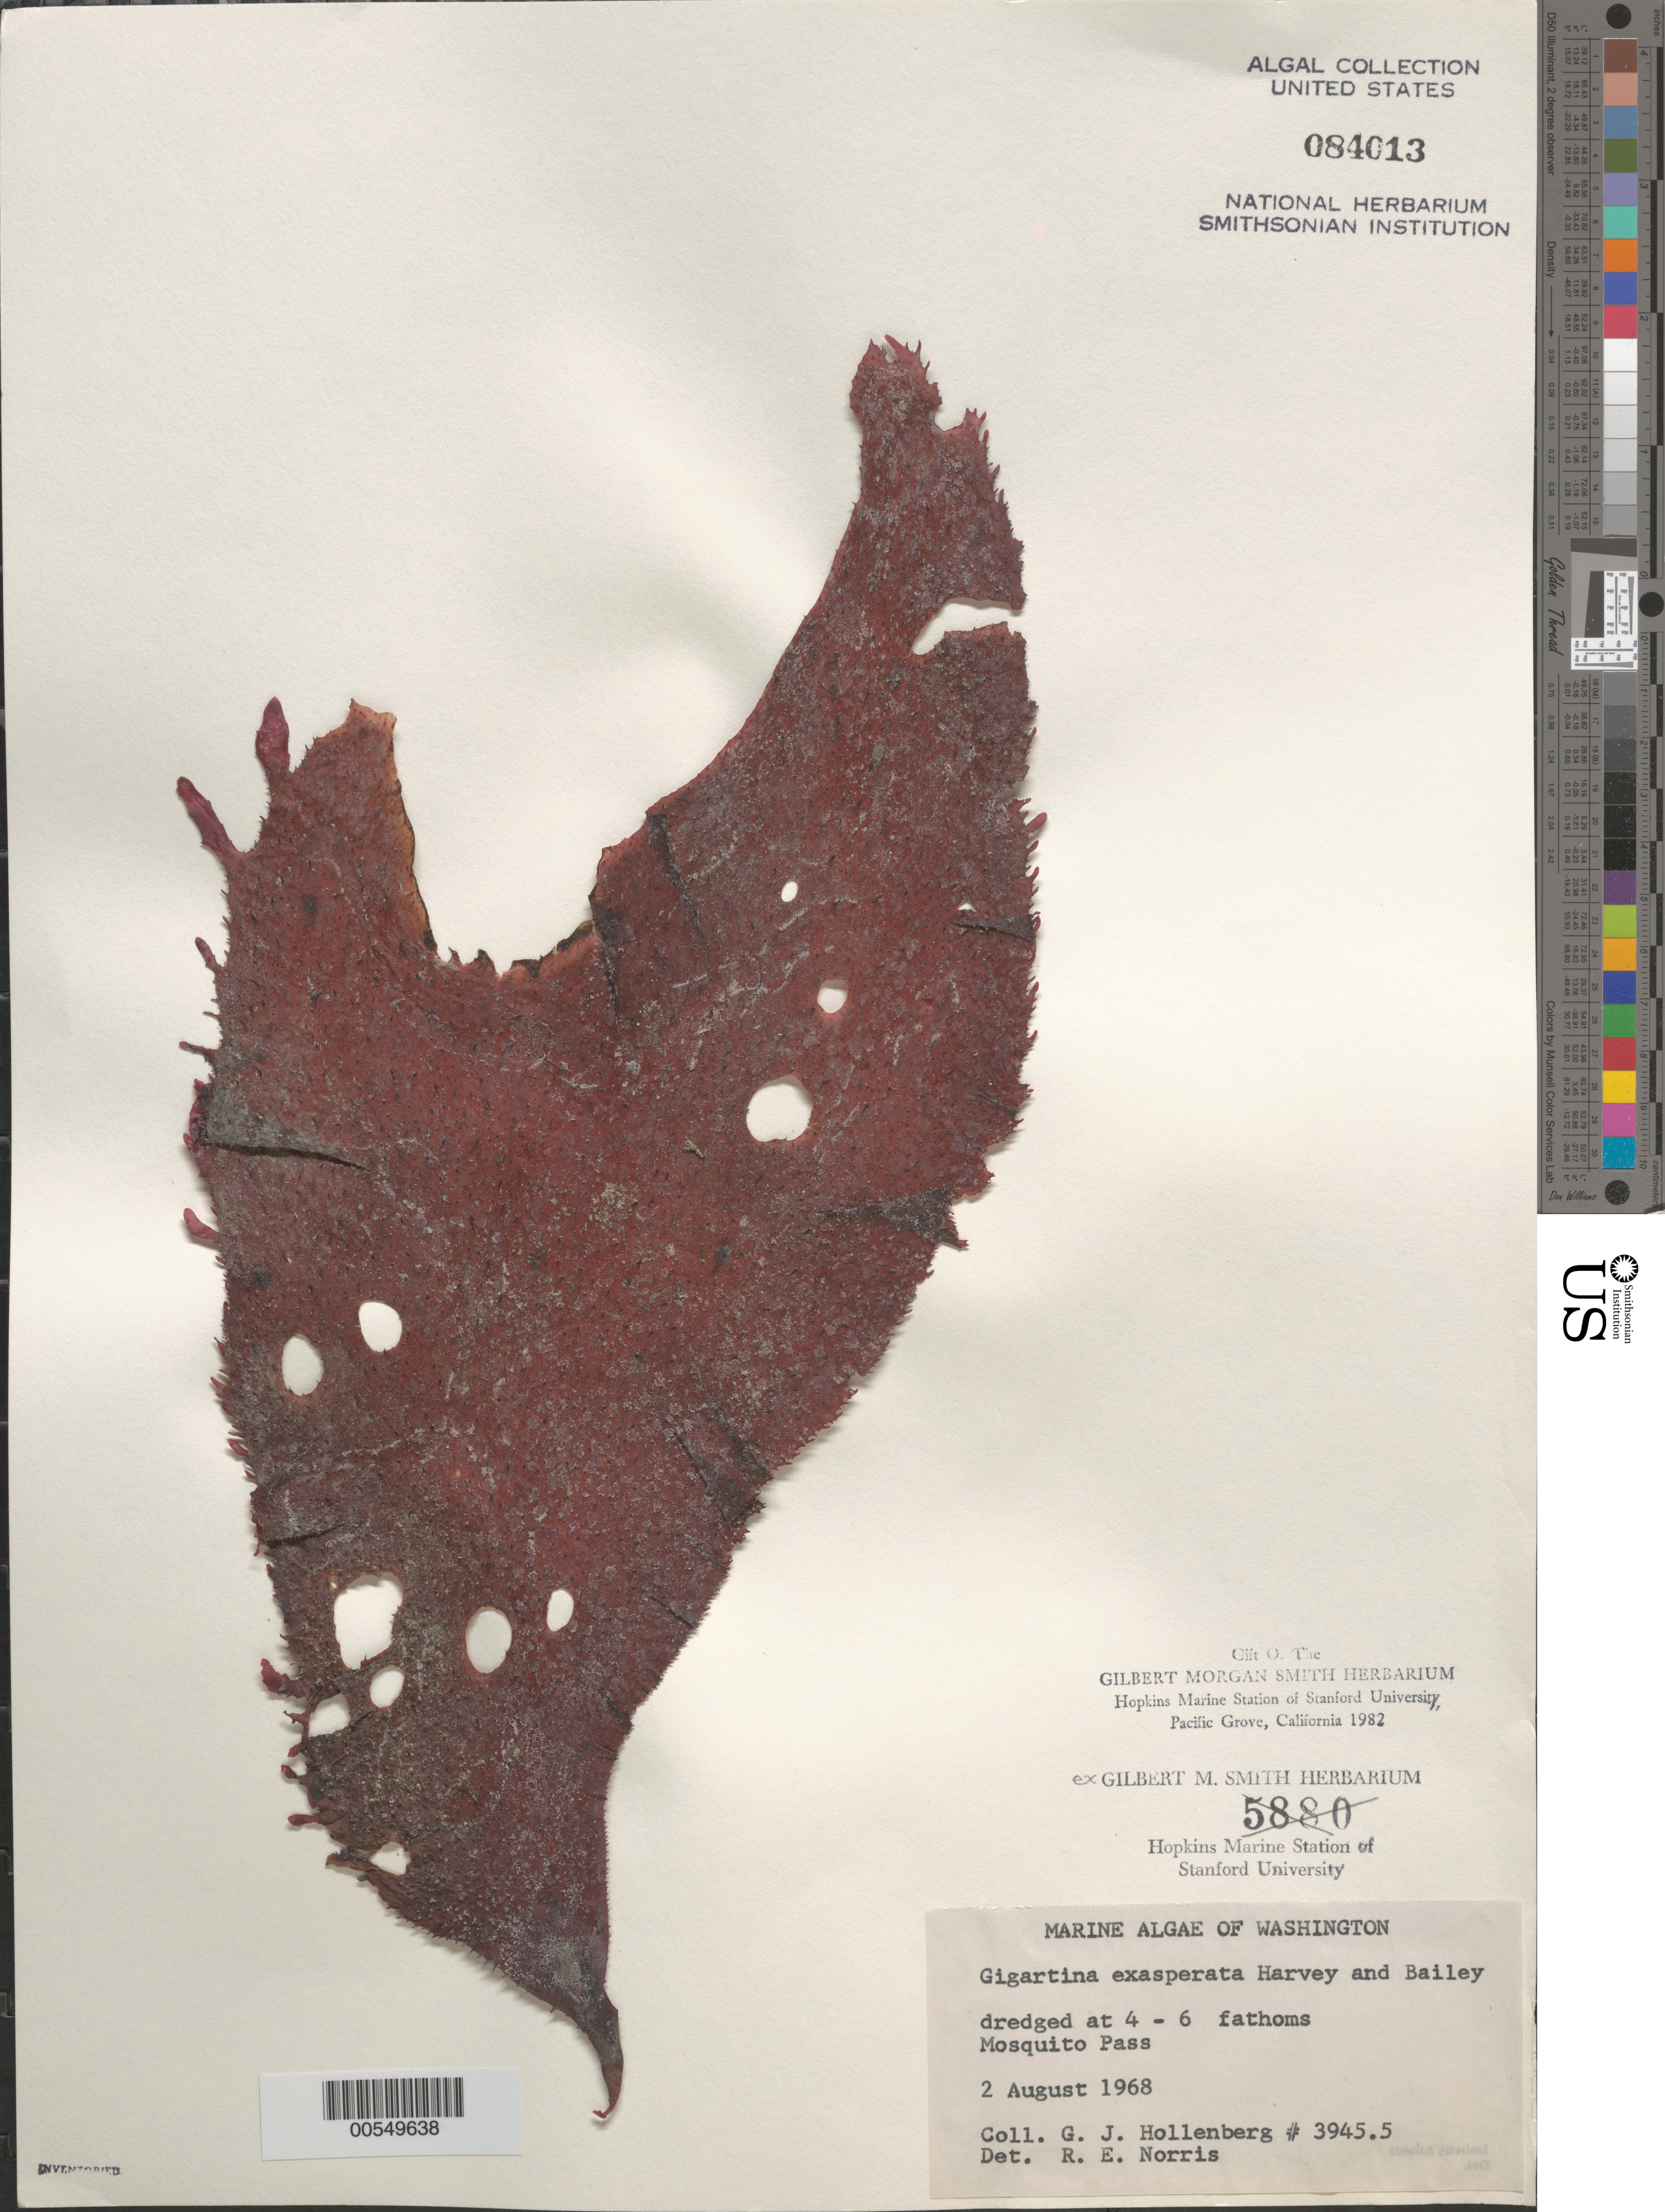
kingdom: Plantae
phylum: Rhodophyta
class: Florideophyceae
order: Gigartinales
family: Gigartinaceae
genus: Chondracanthus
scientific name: Chondracanthus exasperatus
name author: (Harv. & J. Bailey) J.R. Hughey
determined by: Algae name updating Project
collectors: G. Hollenberg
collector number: GJH 3945.5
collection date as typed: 02 Aug 1968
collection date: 1968-08-02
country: United States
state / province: Washington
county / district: San Juan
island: San Juan Islands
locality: Mosquito Pass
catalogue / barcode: US 84013